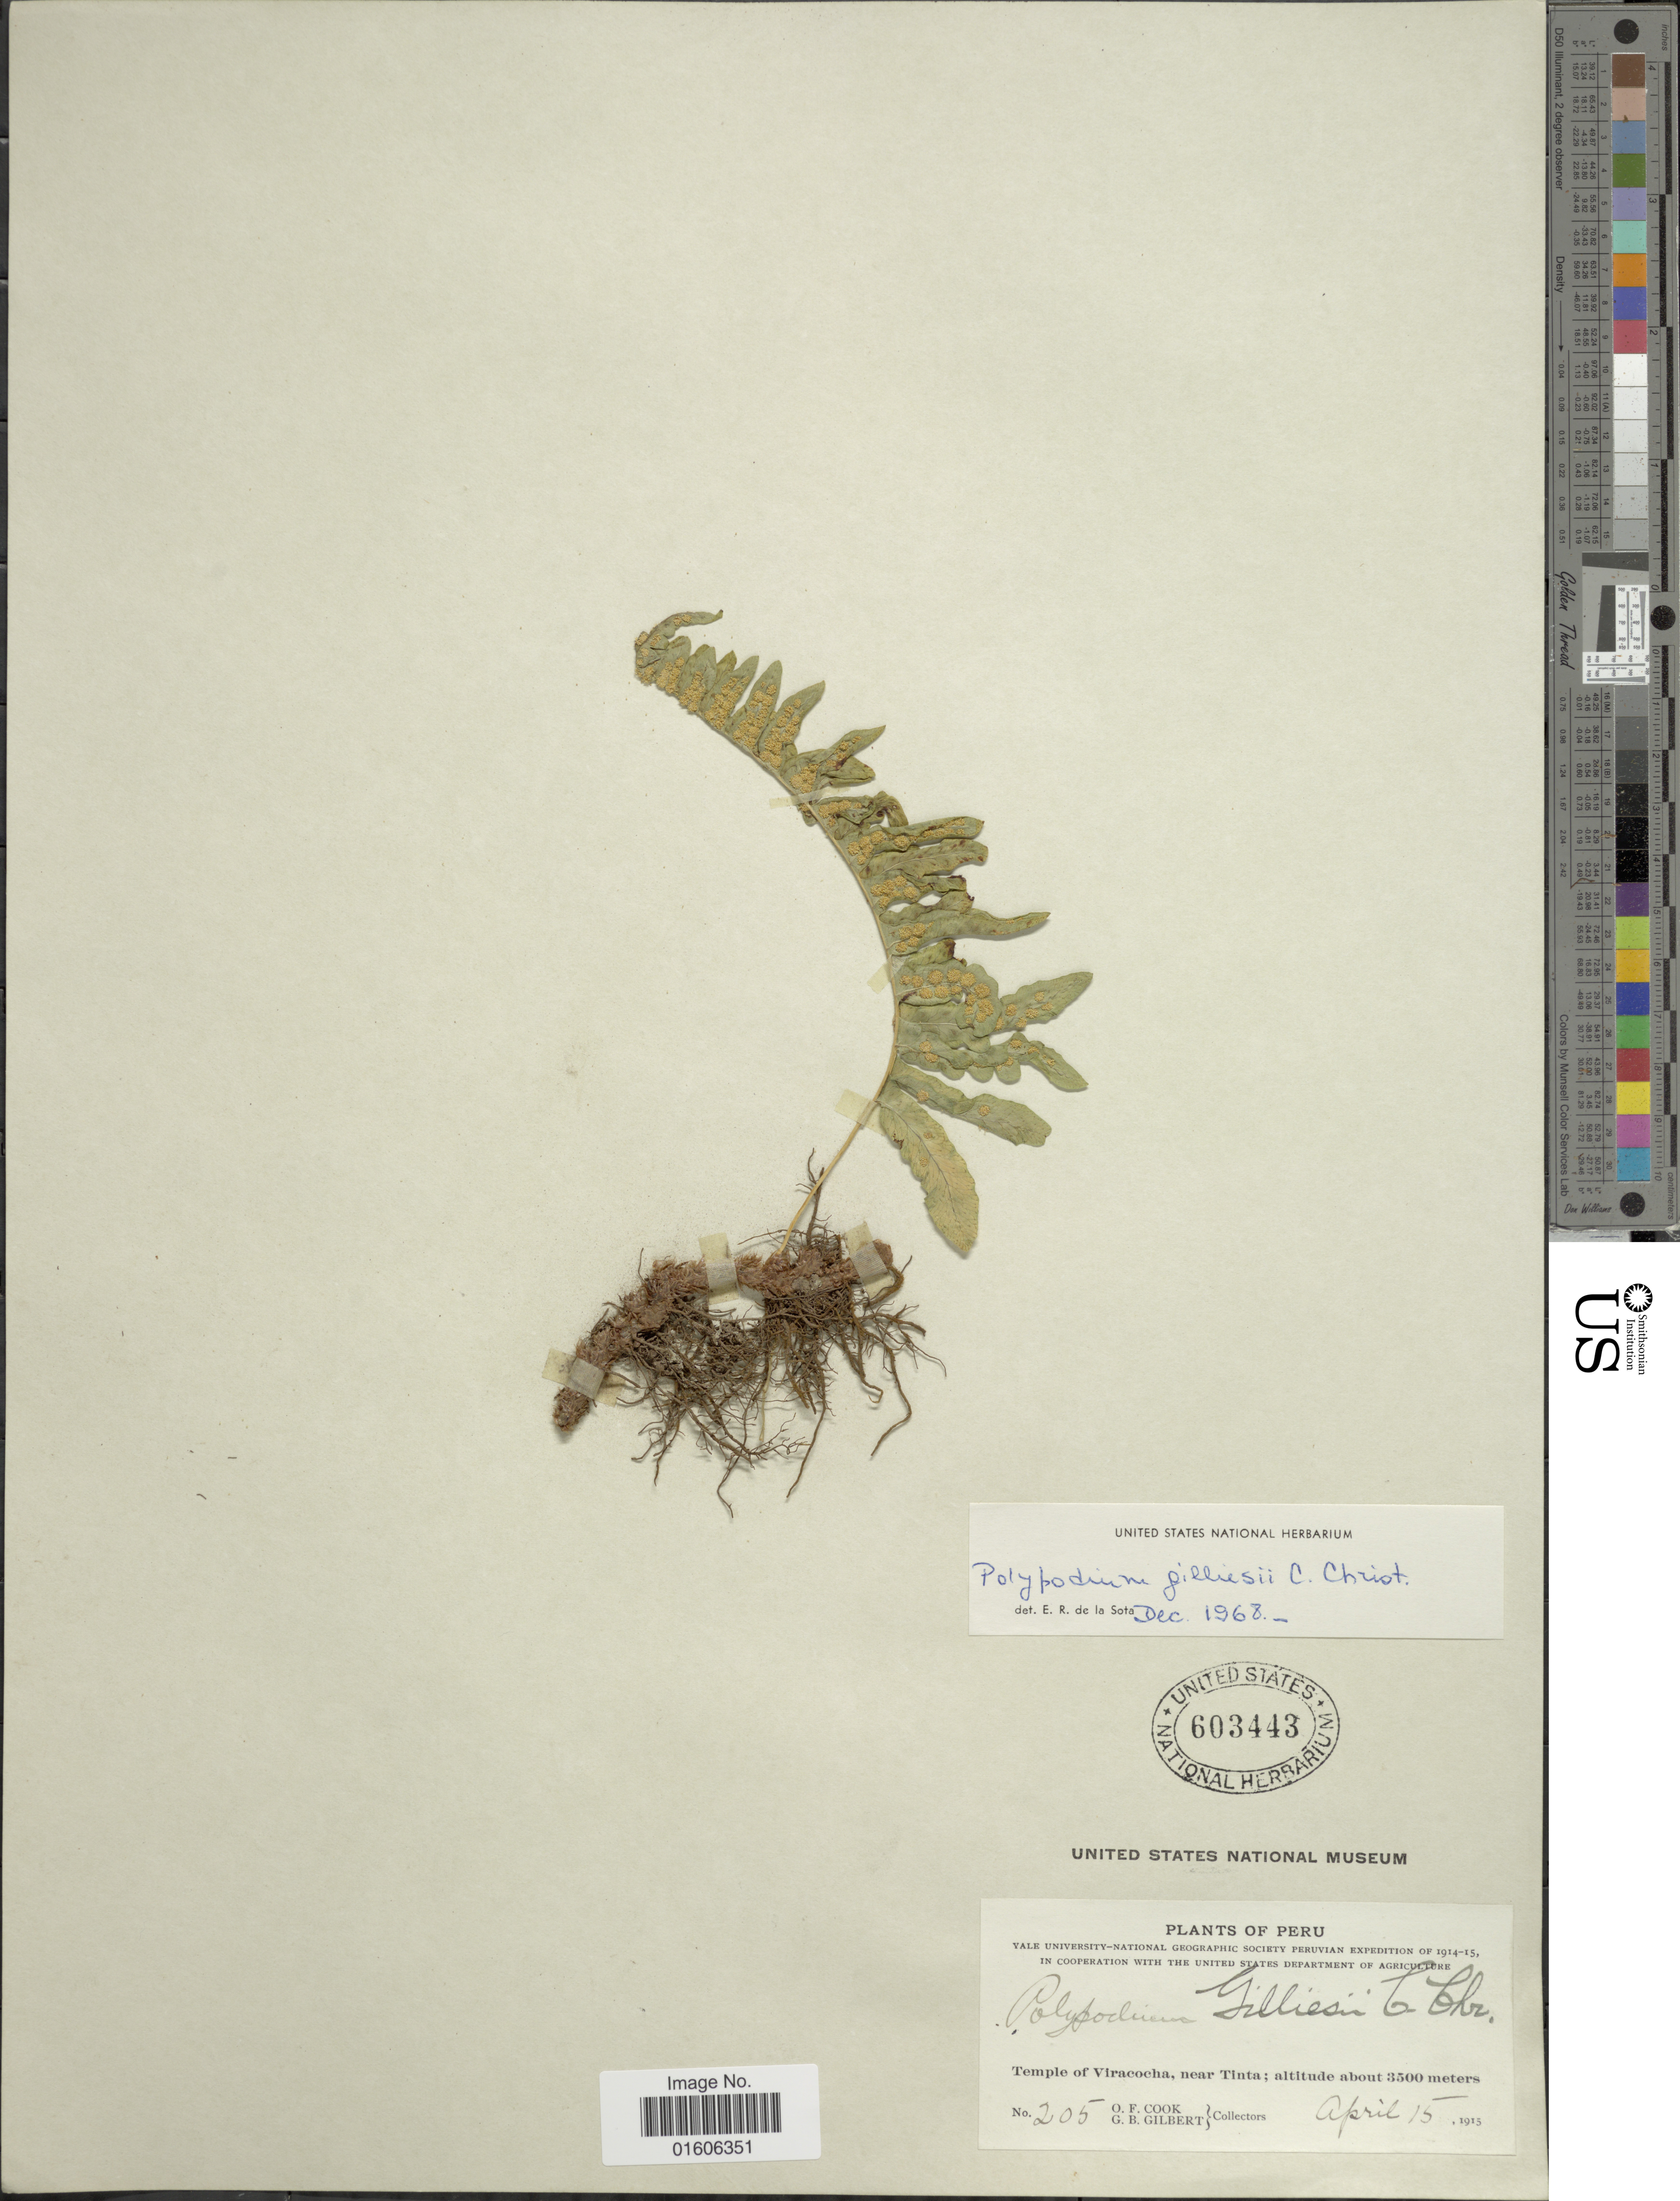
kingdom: Plantae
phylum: Tracheophyta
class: Polypodiopsida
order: Polypodiales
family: Polypodiaceae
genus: Serpocaulon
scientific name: Serpocaulon gilliesii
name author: (C. Chr.) A.R. Sm.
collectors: O. F. Cook & G. B. Gilbert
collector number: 205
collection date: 1915-04-15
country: Peru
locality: Temple of Viracocha, near Tinta.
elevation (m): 3500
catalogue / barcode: US 603443